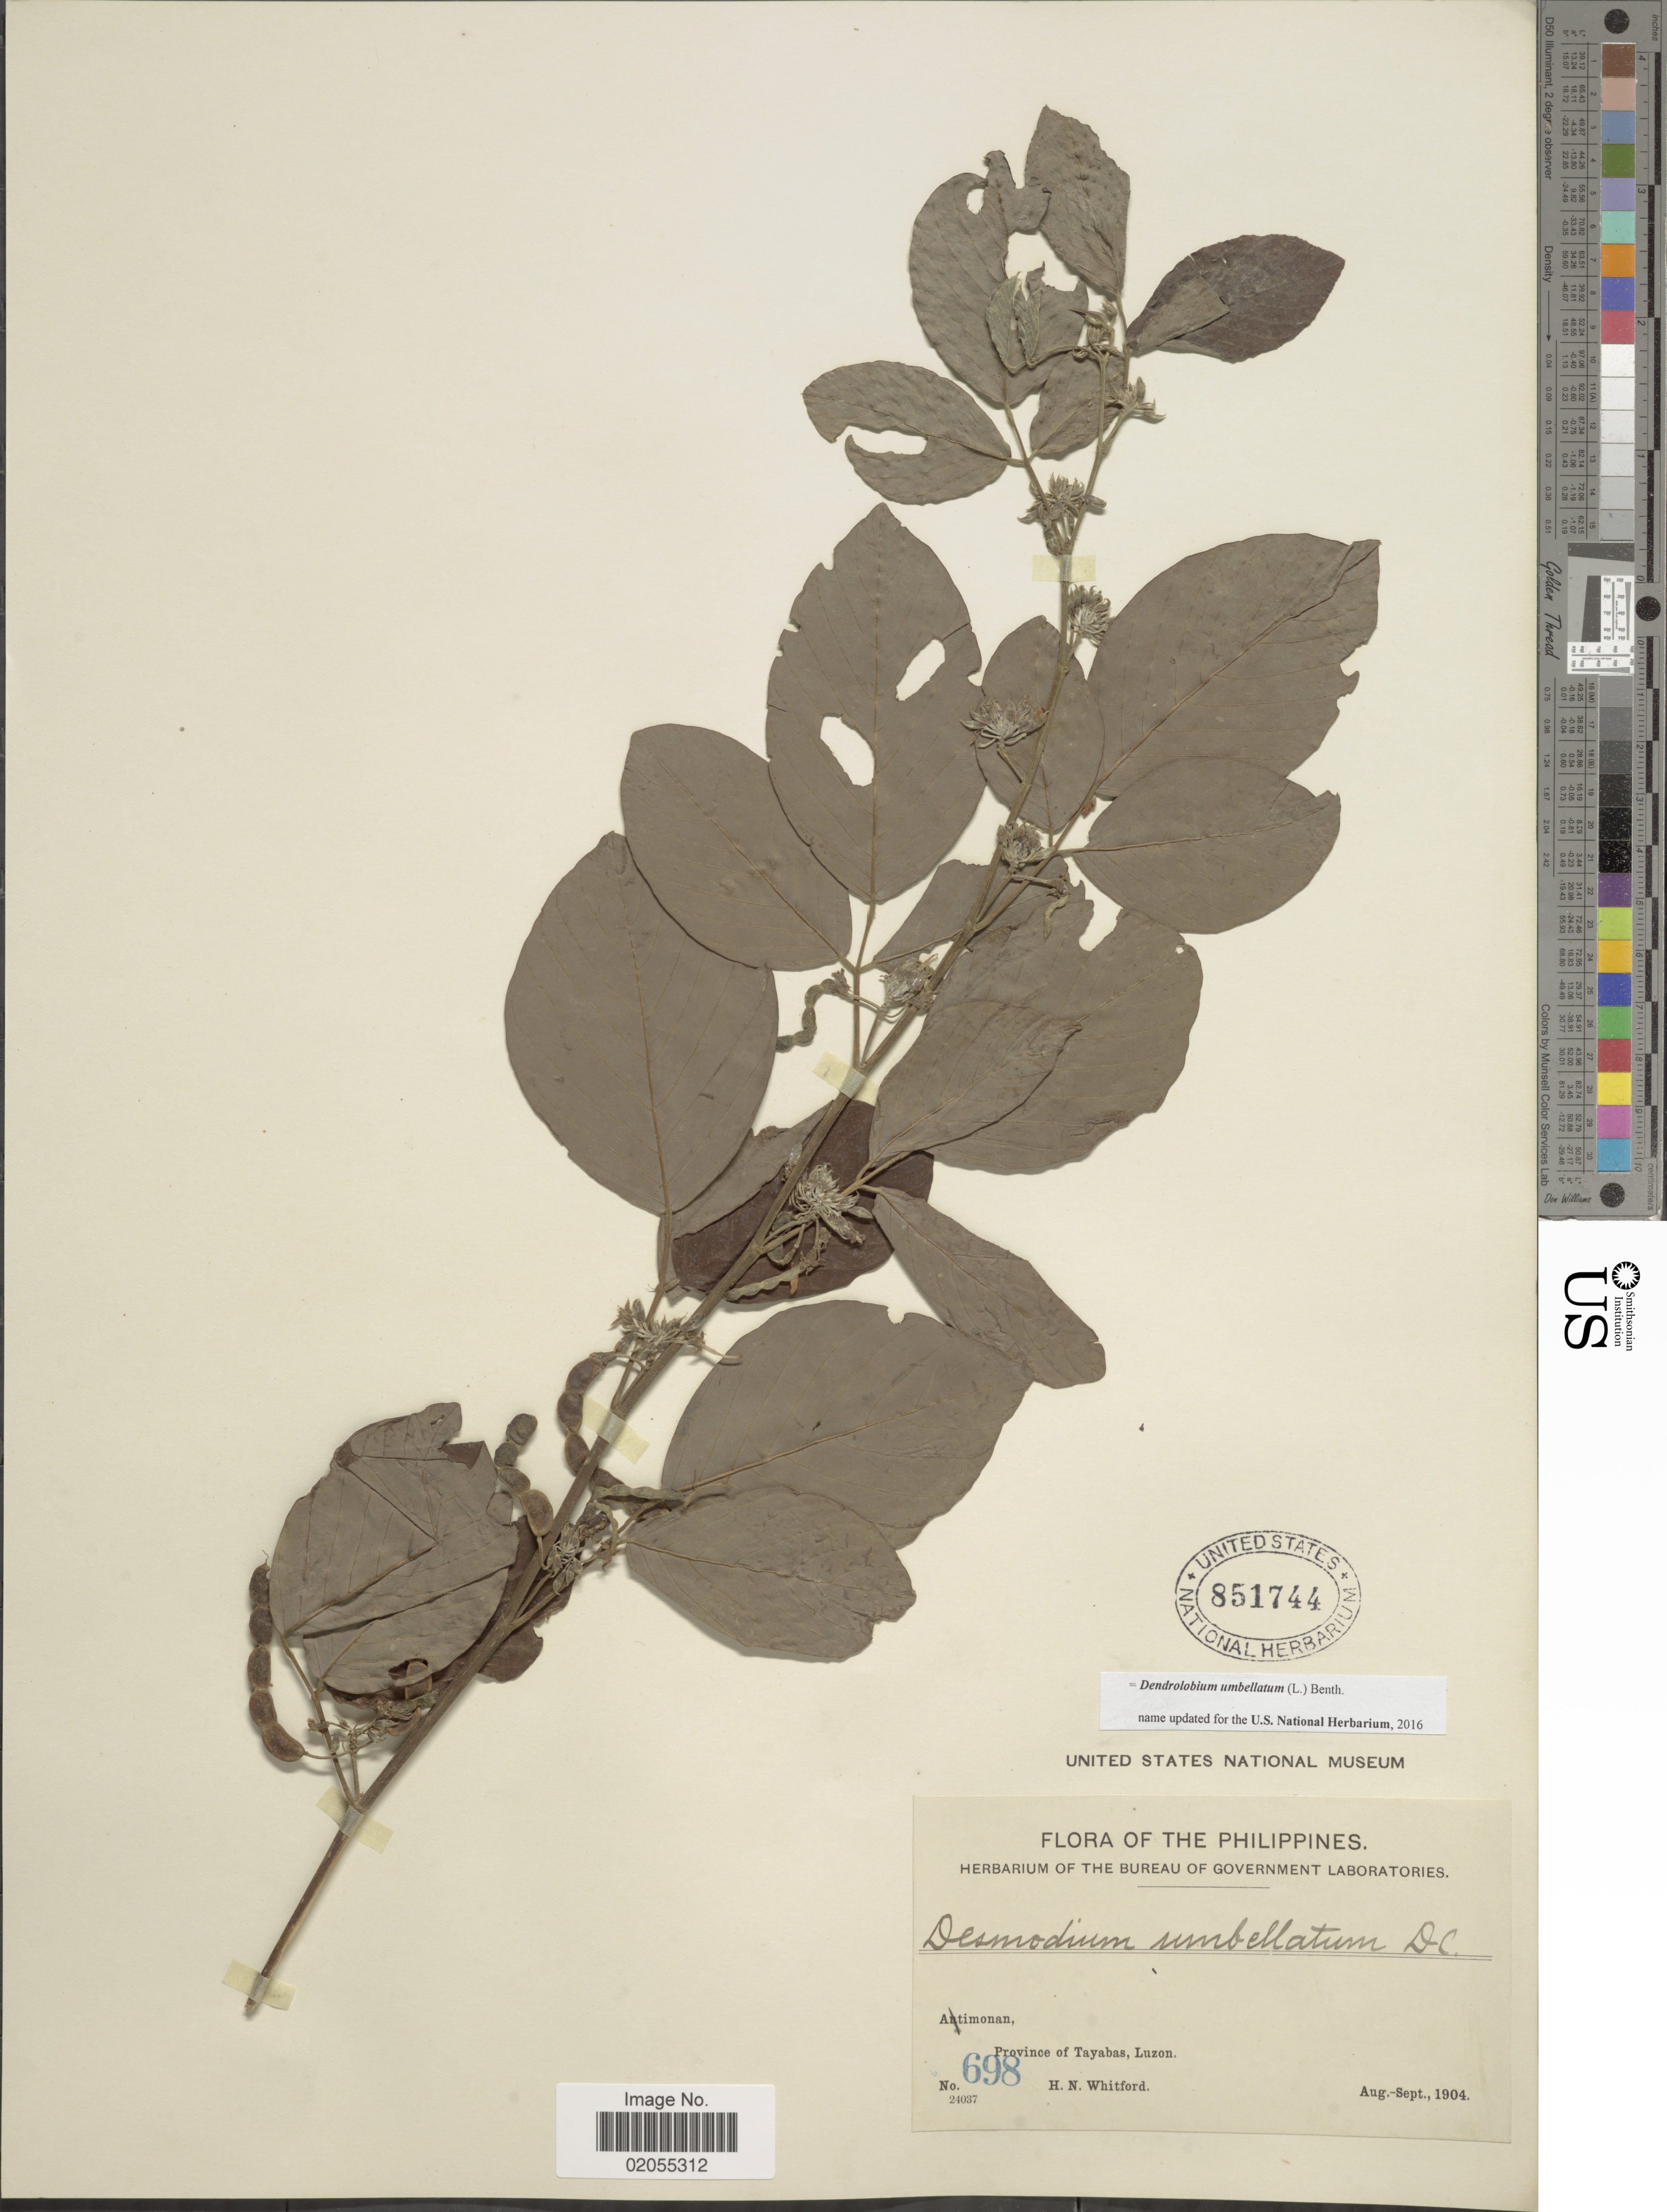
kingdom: Plantae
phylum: Tracheophyta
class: Magnoliopsida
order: Fabales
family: Fabaceae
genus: Dendrolobium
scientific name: Dendrolobium umbellatum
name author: (L.) Benth.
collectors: H. N. Whitford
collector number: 698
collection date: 1904-08/1904-09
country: Philippines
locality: Atimonan, Province of Tayabas, Luzon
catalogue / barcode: US 851744